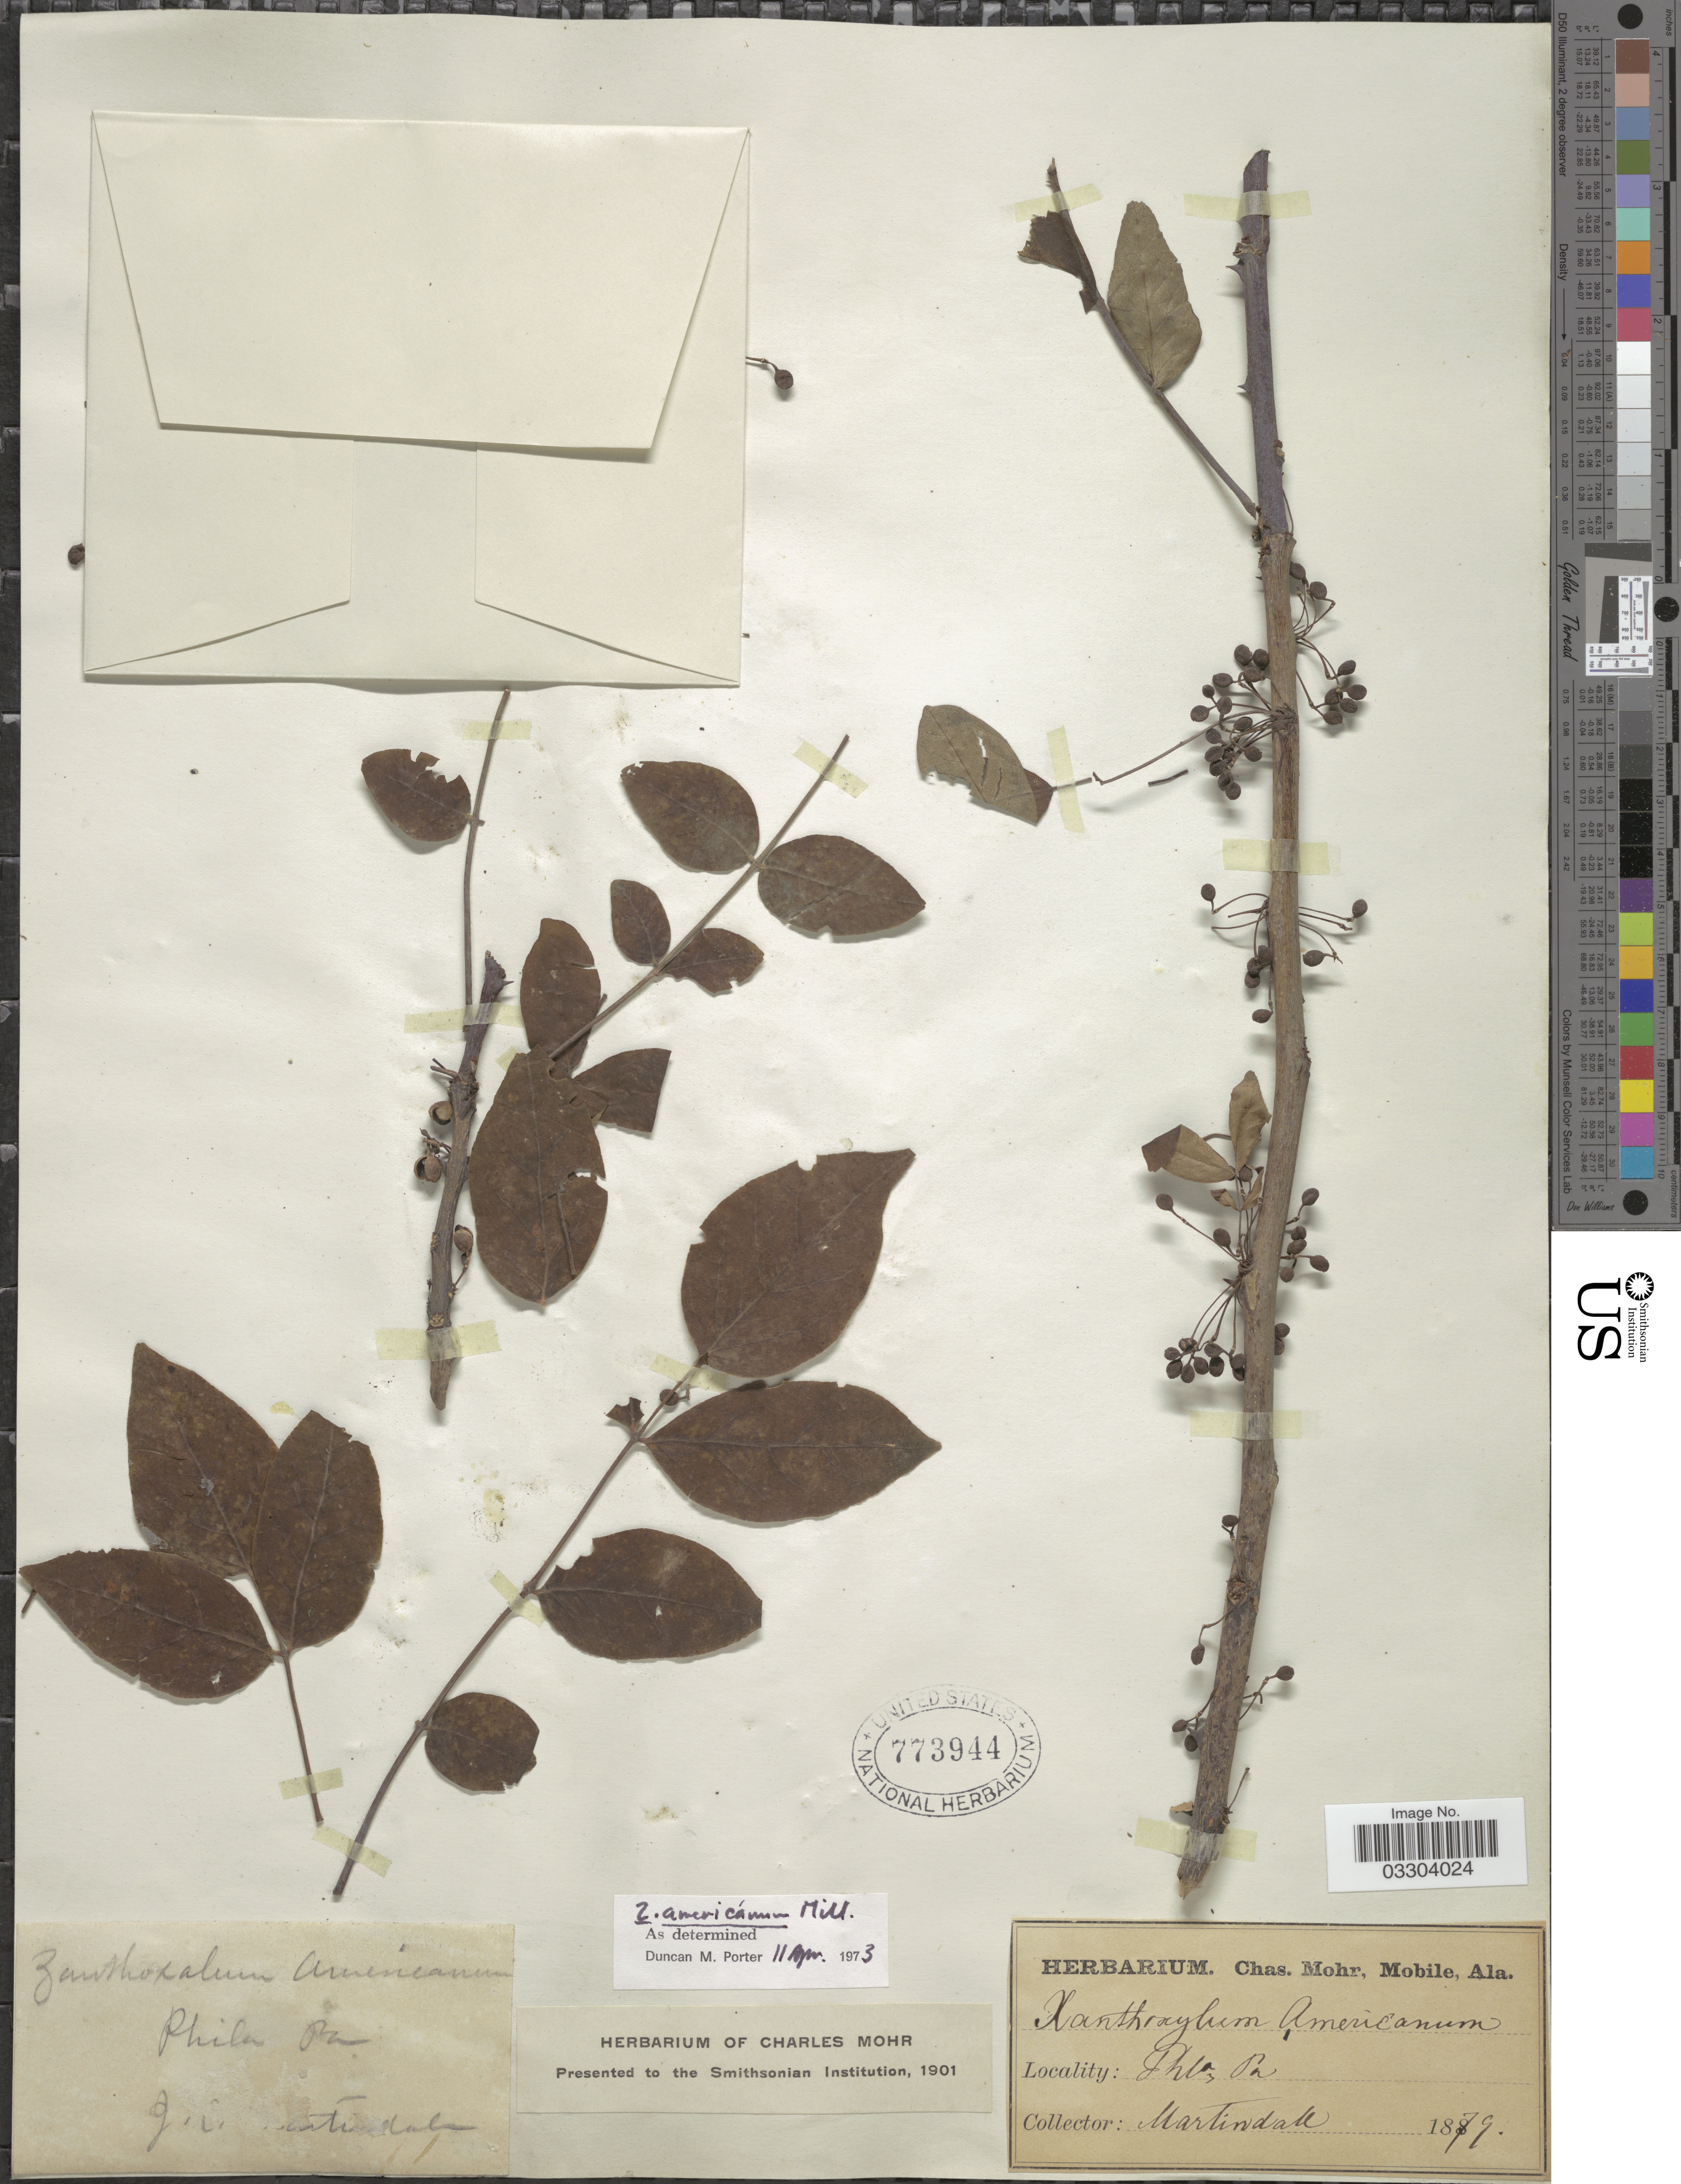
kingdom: Plantae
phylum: Tracheophyta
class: Magnoliopsida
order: Sapindales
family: Rutaceae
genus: Zanthoxylum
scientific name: Zanthoxylum americanum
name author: Mill.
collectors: J. Martindale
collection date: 1879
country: United States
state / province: Pennsylvania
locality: Phila.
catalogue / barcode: US 773944